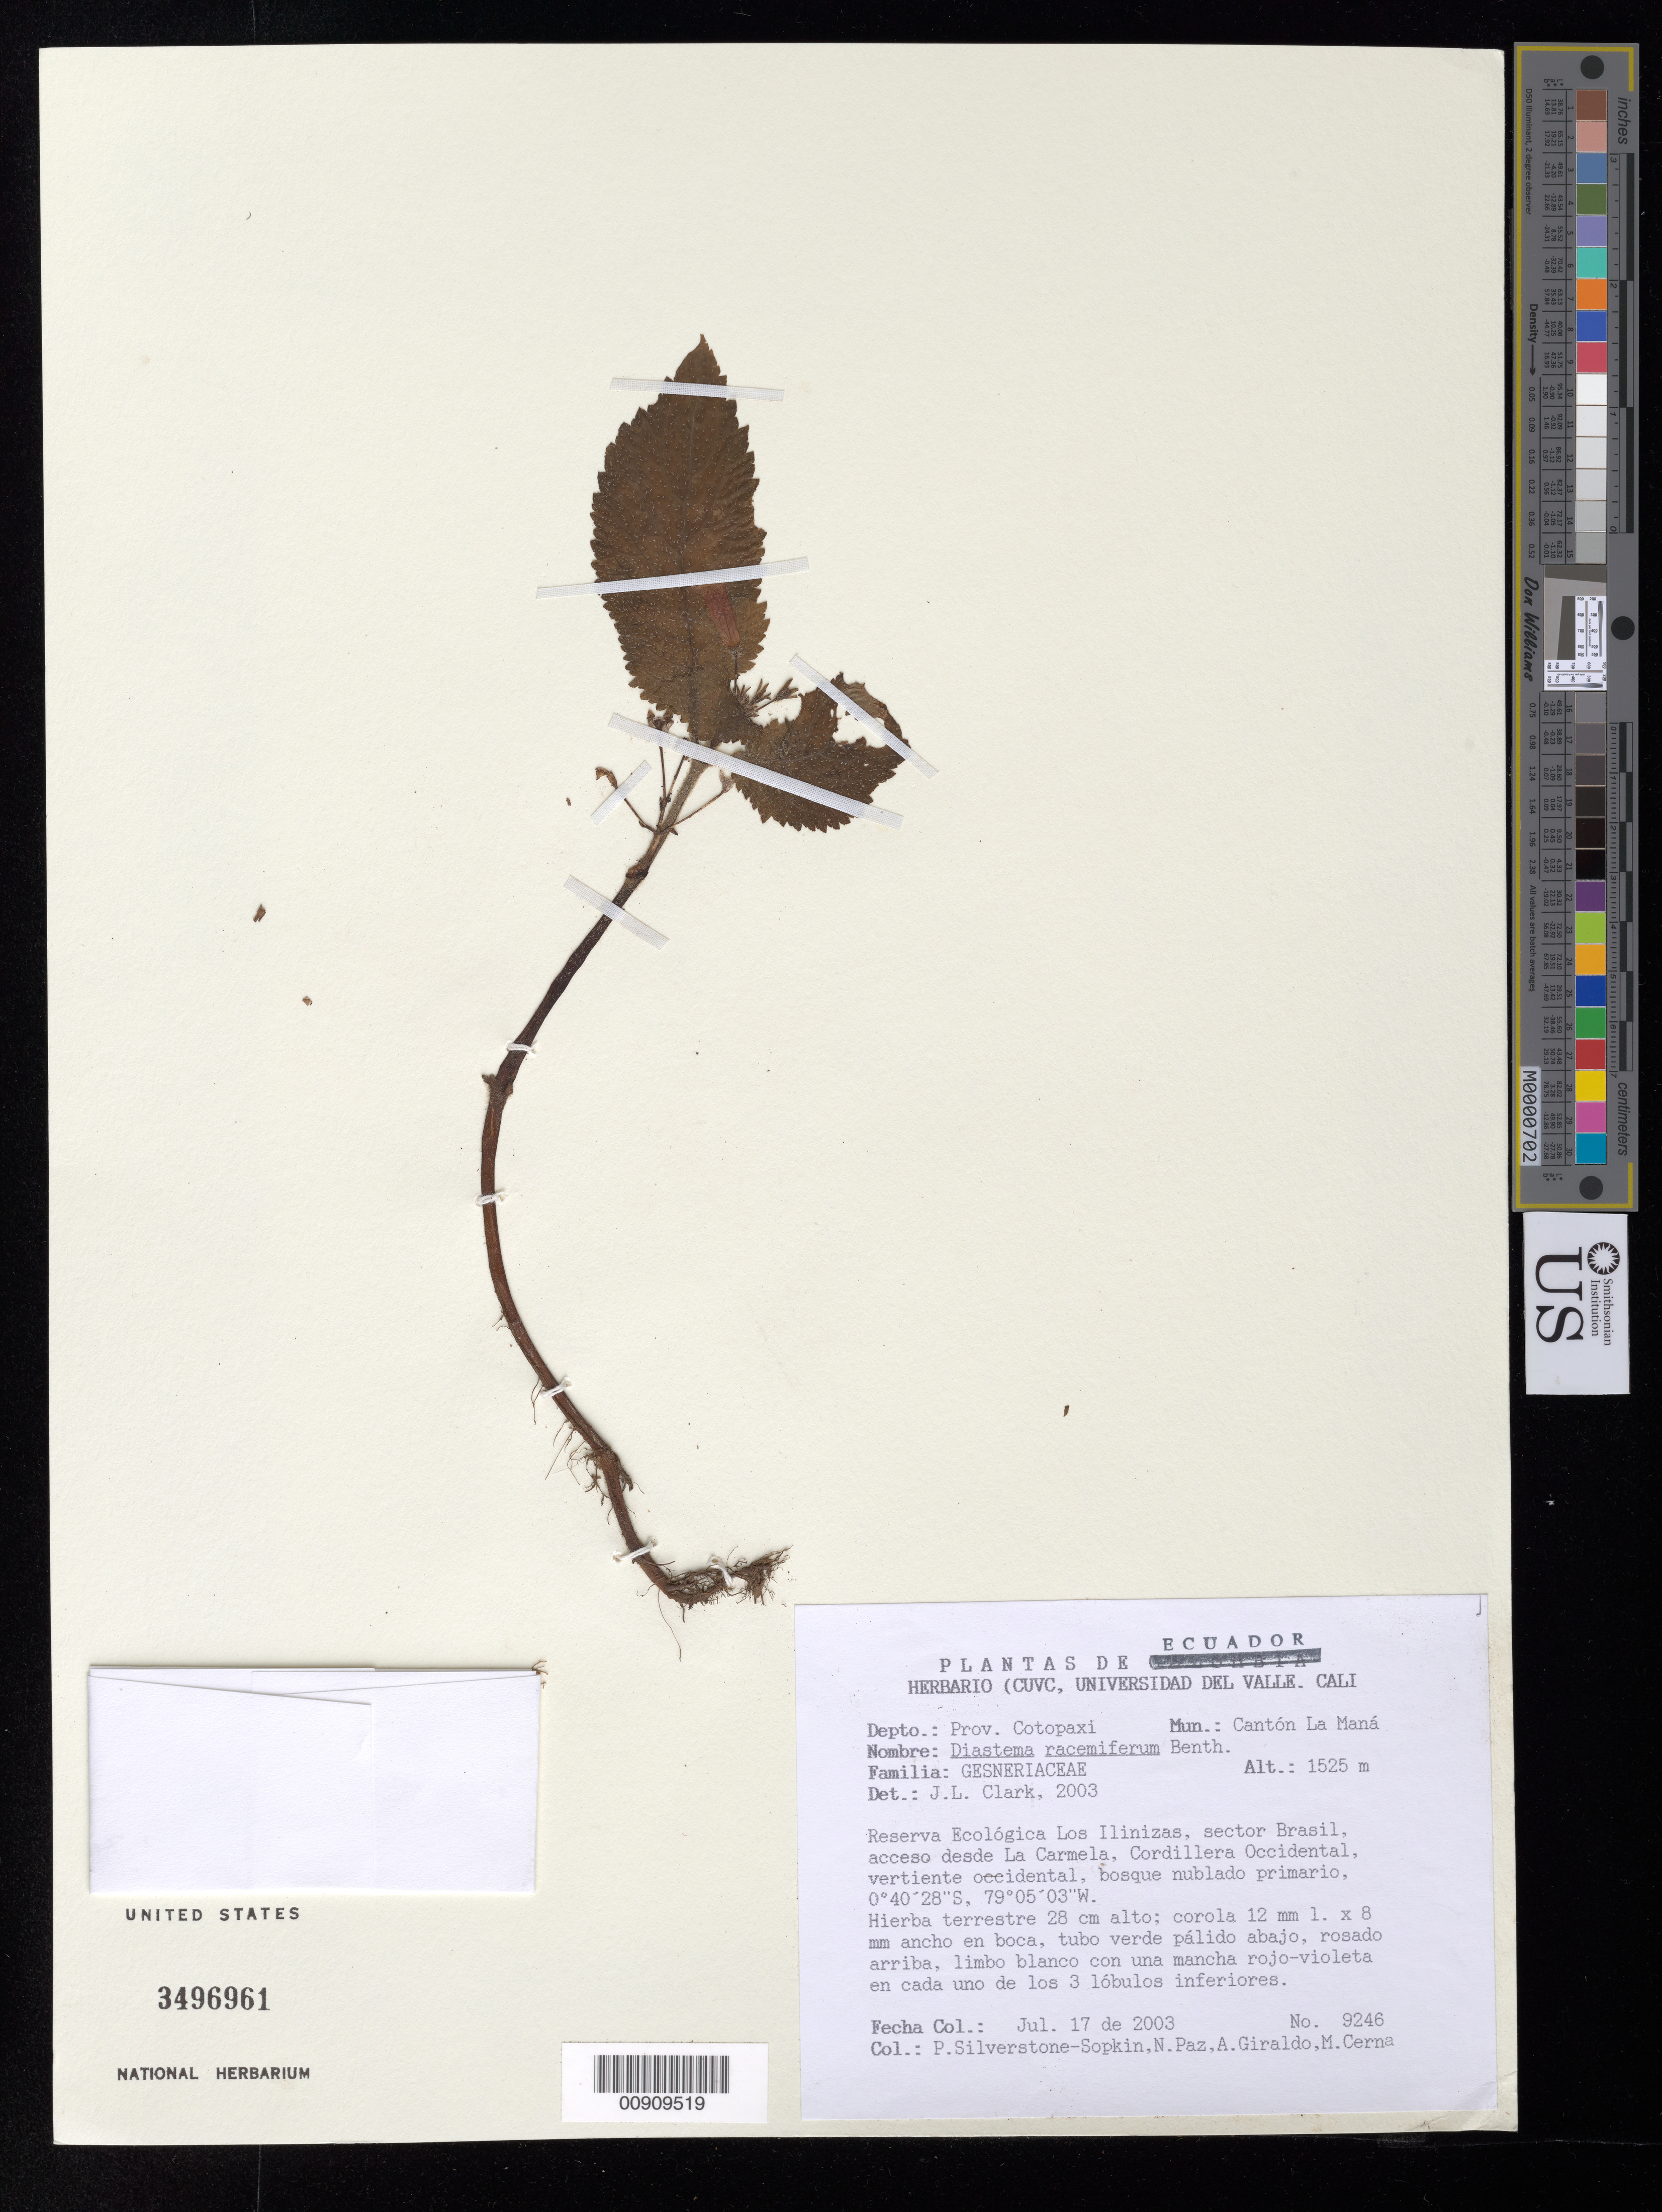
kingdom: Plantae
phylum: Tracheophyta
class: Magnoliopsida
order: Lamiales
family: Gesneriaceae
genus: Diastema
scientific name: Diastema racemiferum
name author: Benth.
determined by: Clark, J. L., (SEL), The Marie Selby Botanical Garden (UNITED STATES)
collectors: P. A. Silverstone-Sopkin, N. Paz, A. Giraldo & M. Cerna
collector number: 9246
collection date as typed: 17 Jul 2003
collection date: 2003-07-17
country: Ecuador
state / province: Cotopaxi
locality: Cantón La Maná. Reserva Ecológica Los Ilinizas, sector Brasil, acceso desde La Carmela, Cordillera Occidental, vertiente occidental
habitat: Bosque nublado primario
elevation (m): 1525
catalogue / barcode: US 3496961